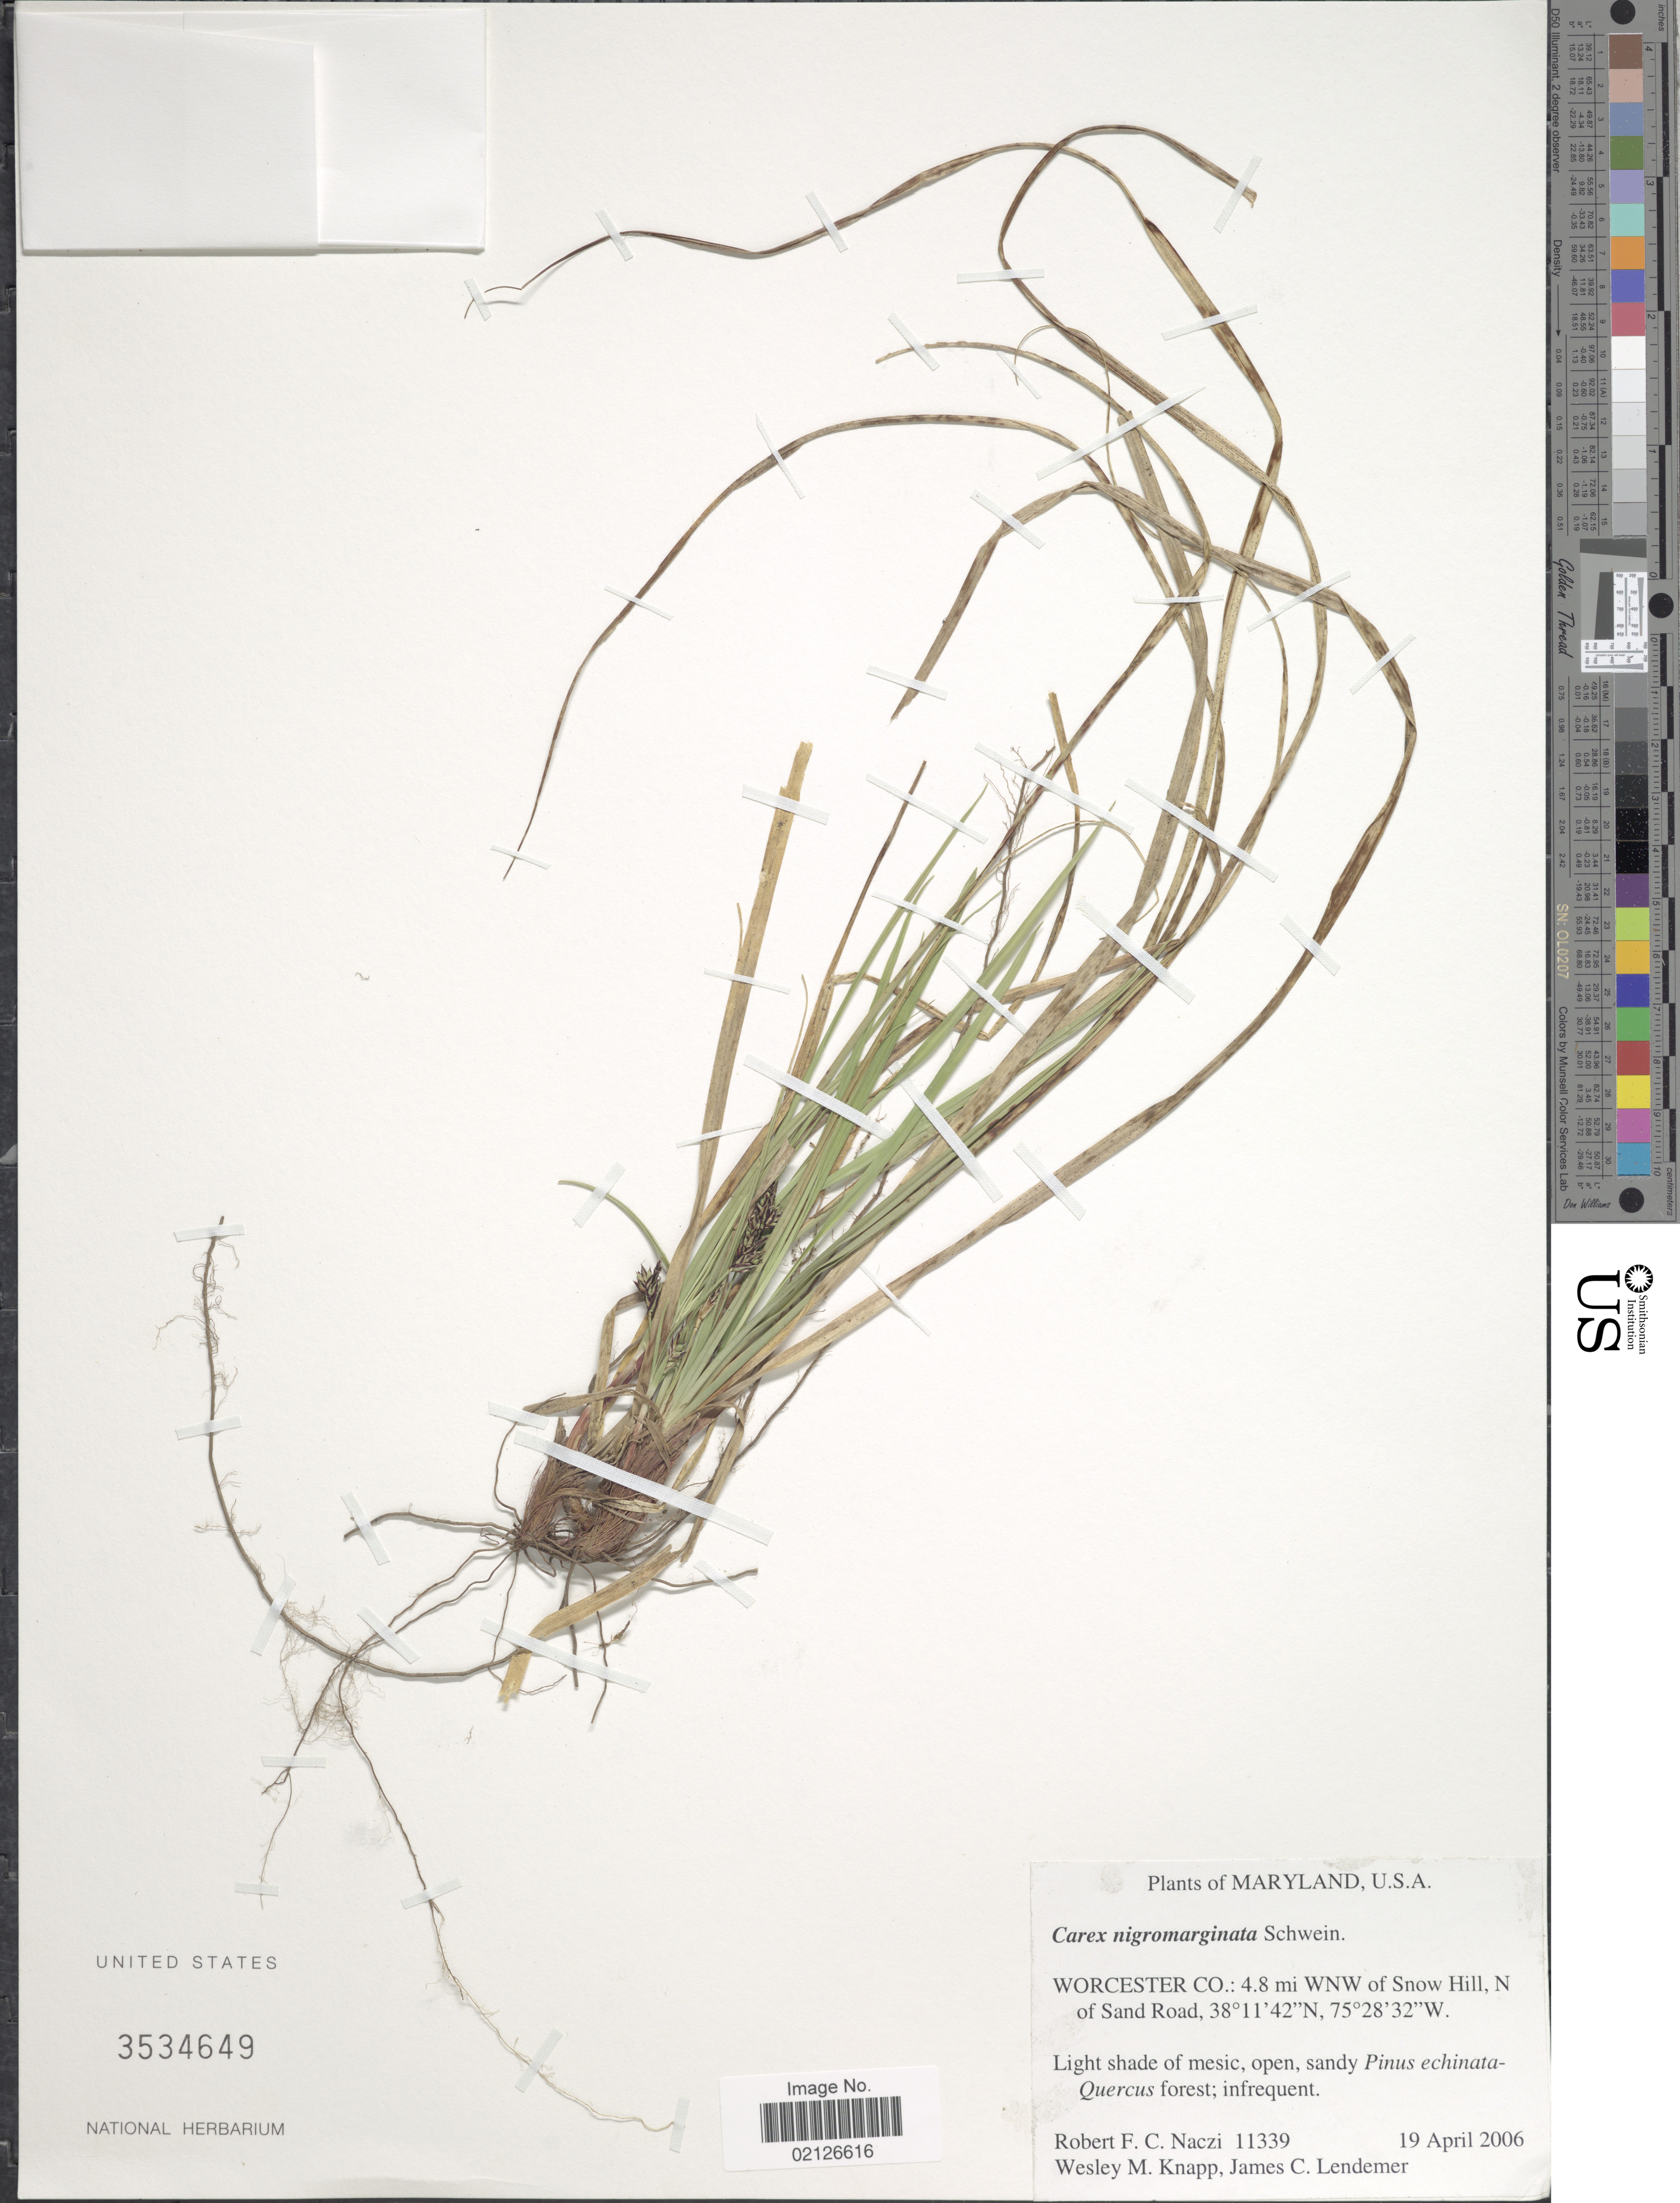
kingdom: Plantae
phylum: Tracheophyta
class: Liliopsida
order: Poales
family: Cyperaceae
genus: Carex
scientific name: Carex nigromarginata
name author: Schwein.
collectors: R. F. C. Naczi, W. Knapp & J. Lendemer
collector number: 11339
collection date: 2006-04-19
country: United States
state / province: Maryland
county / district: Worcester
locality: Worcester Co.: 4.8 mi WNW of Snow Hill, N of Sand Road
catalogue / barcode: US 3534649